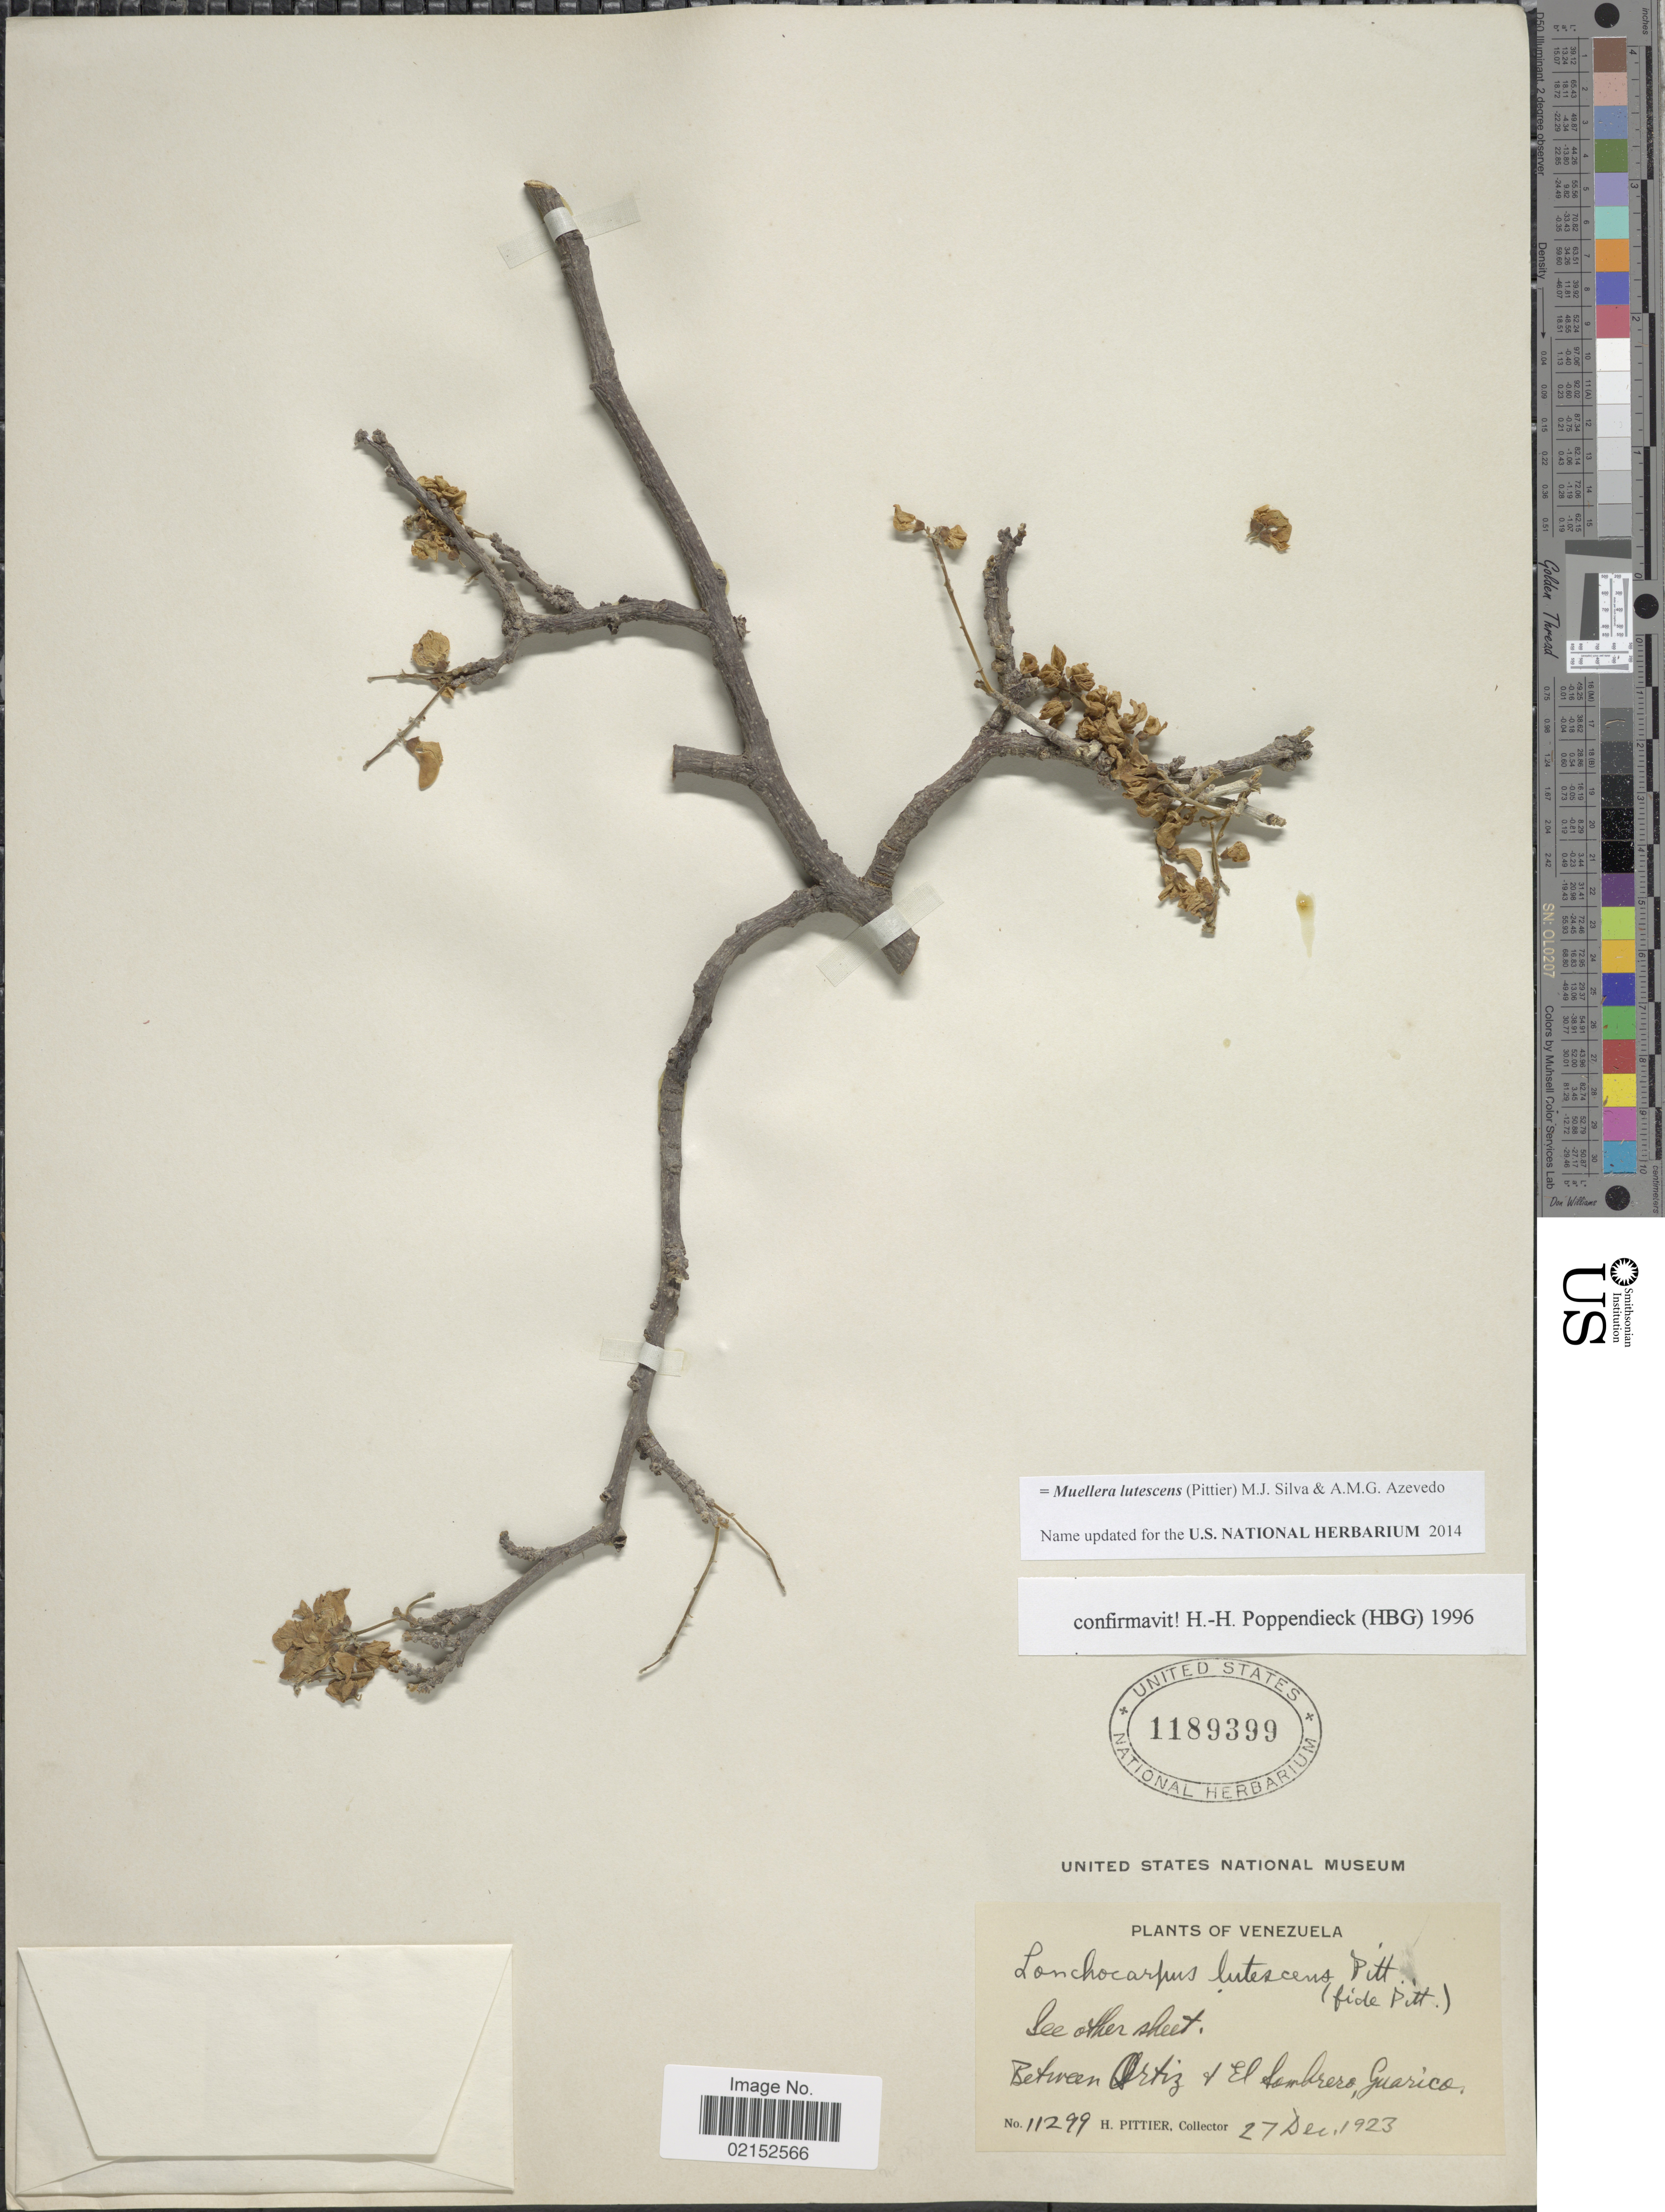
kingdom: Plantae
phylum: Tracheophyta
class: Magnoliopsida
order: Fabales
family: Fabaceae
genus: Muellera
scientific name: Muellera lutescens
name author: (Pittier) M.J. Silva & A.M.G. Azevedo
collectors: H. F. Pittier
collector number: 11299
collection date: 1923-12-27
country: Venezuela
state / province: Guárico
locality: Between Ortiz + El Sombrero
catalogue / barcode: US 1189399